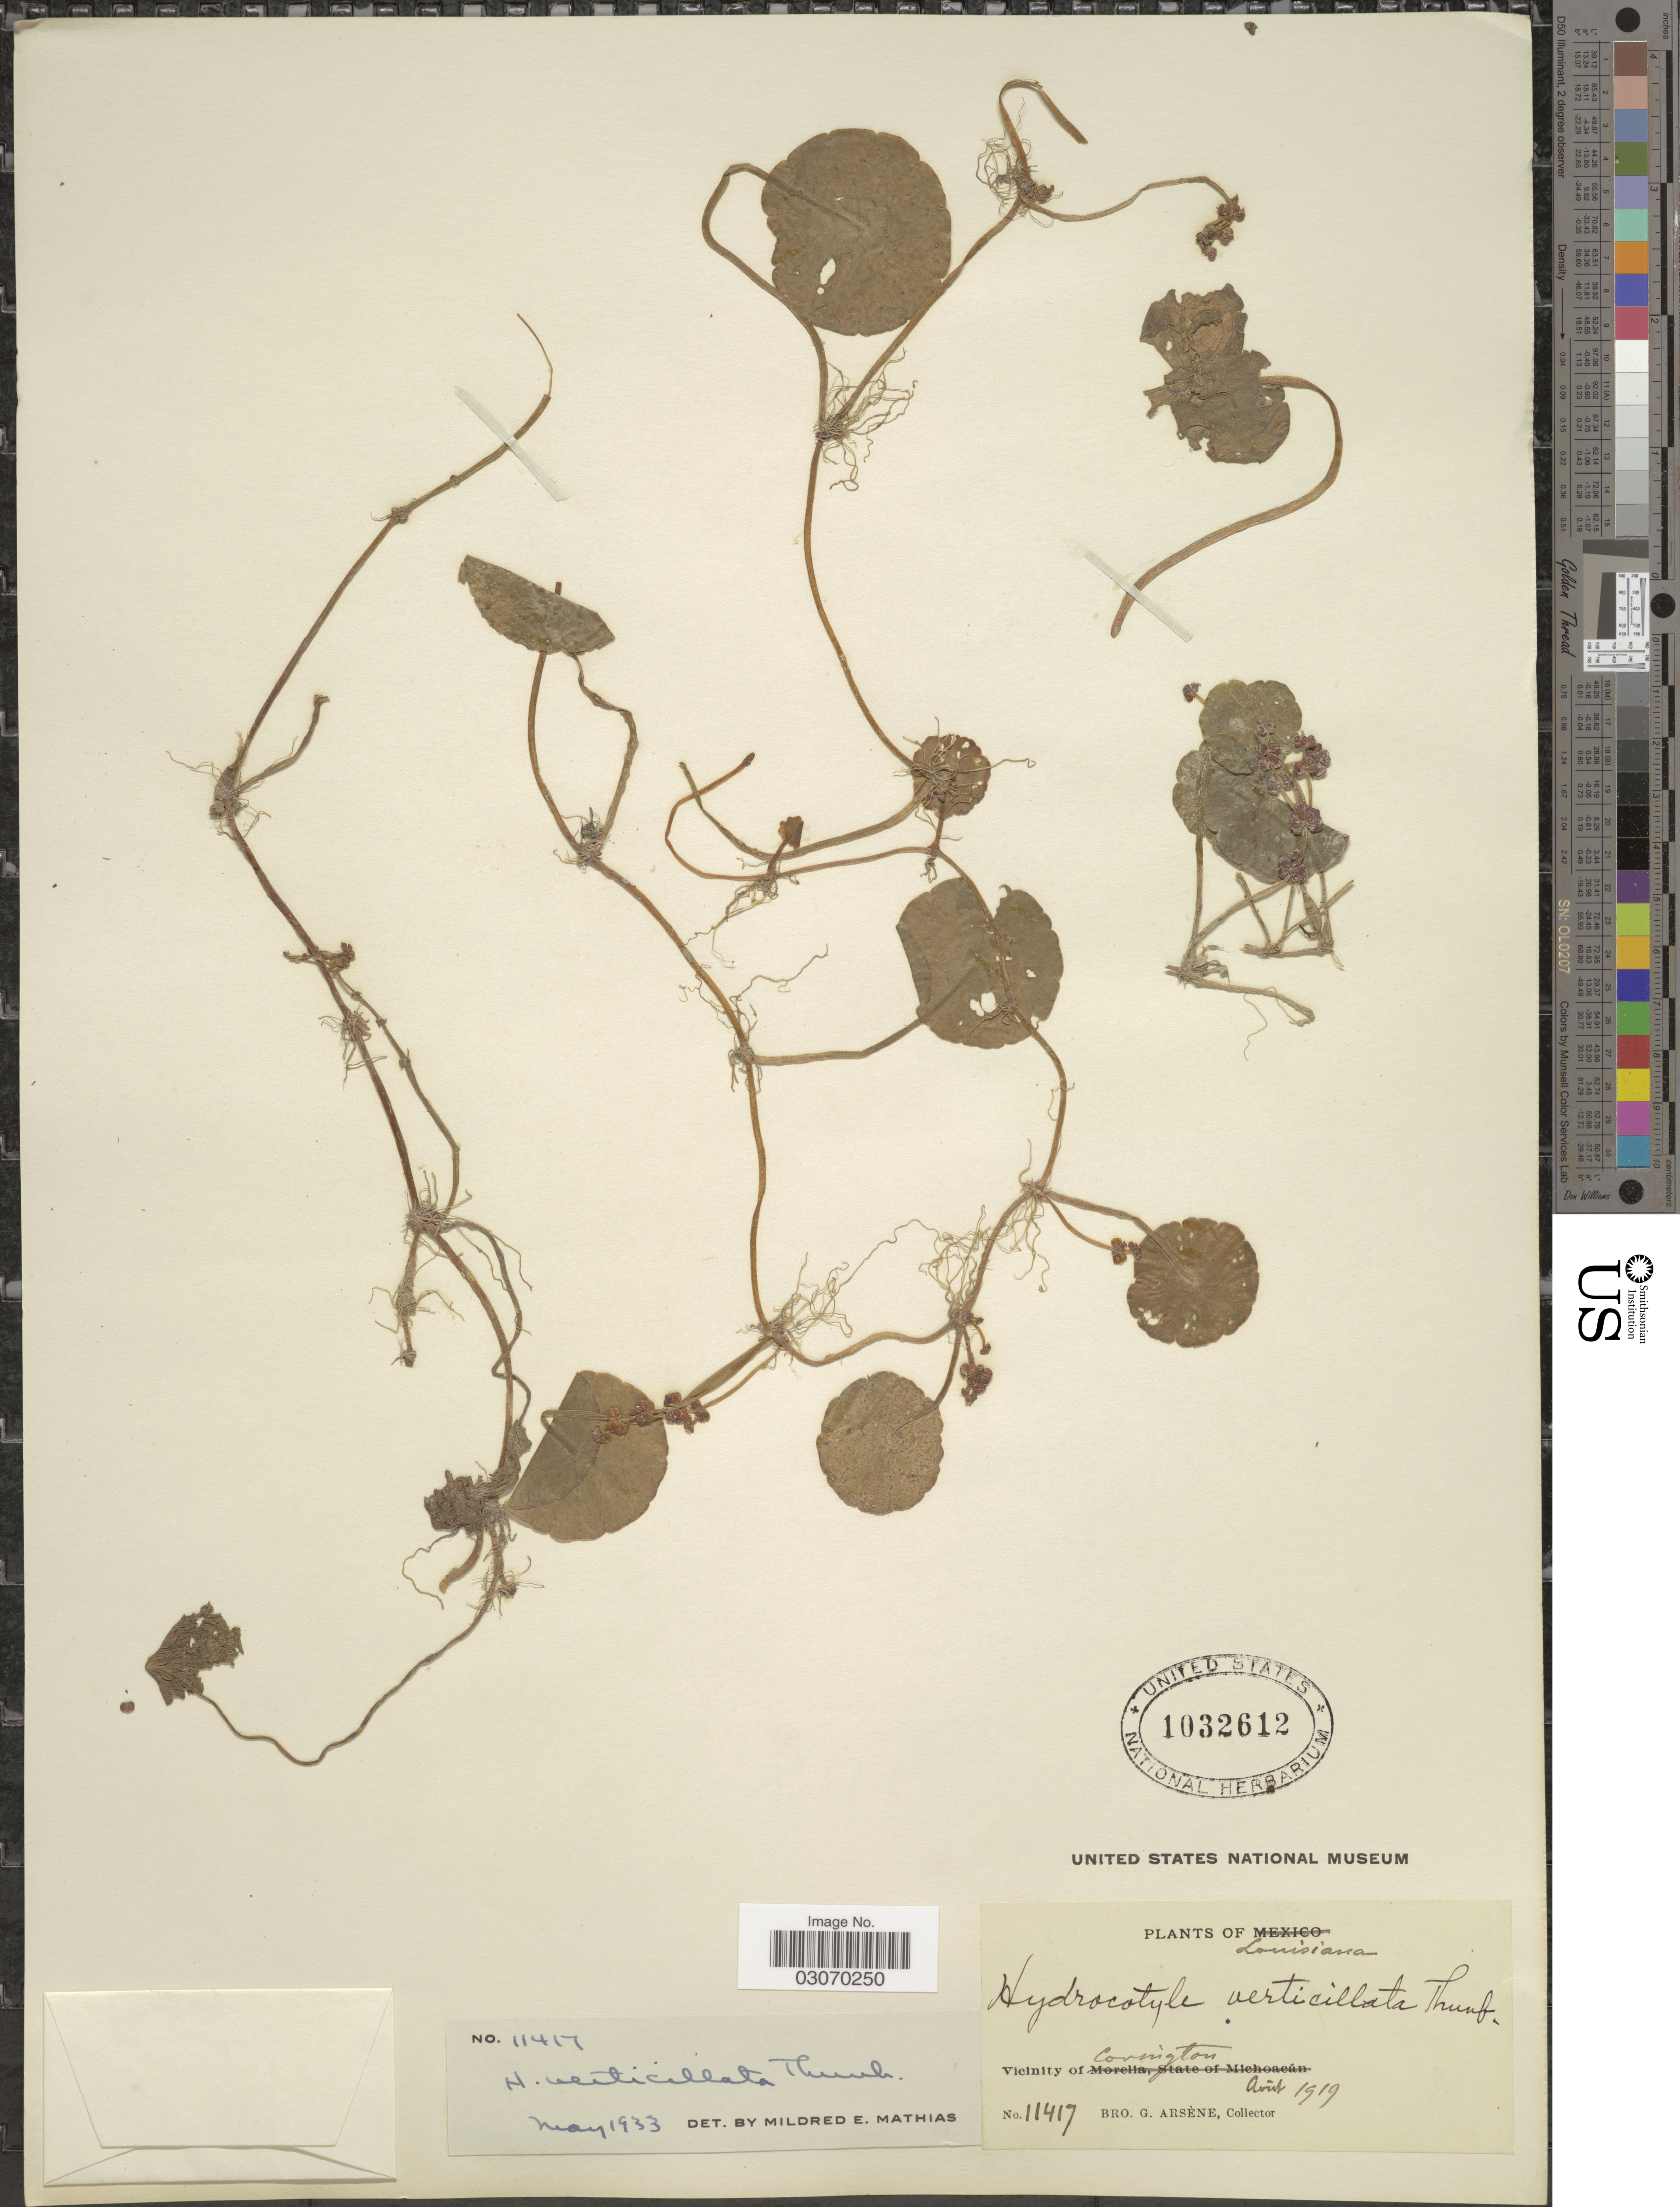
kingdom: Plantae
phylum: Tracheophyta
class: Magnoliopsida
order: Apiales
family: Araliaceae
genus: Hydrocotyle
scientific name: Hydrocotyle verticillata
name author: Thunb.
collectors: Bro. G. Arsène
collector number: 11417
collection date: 1919-08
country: United States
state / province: Louisiana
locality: Vicinity of Covington.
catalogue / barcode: US 1032612